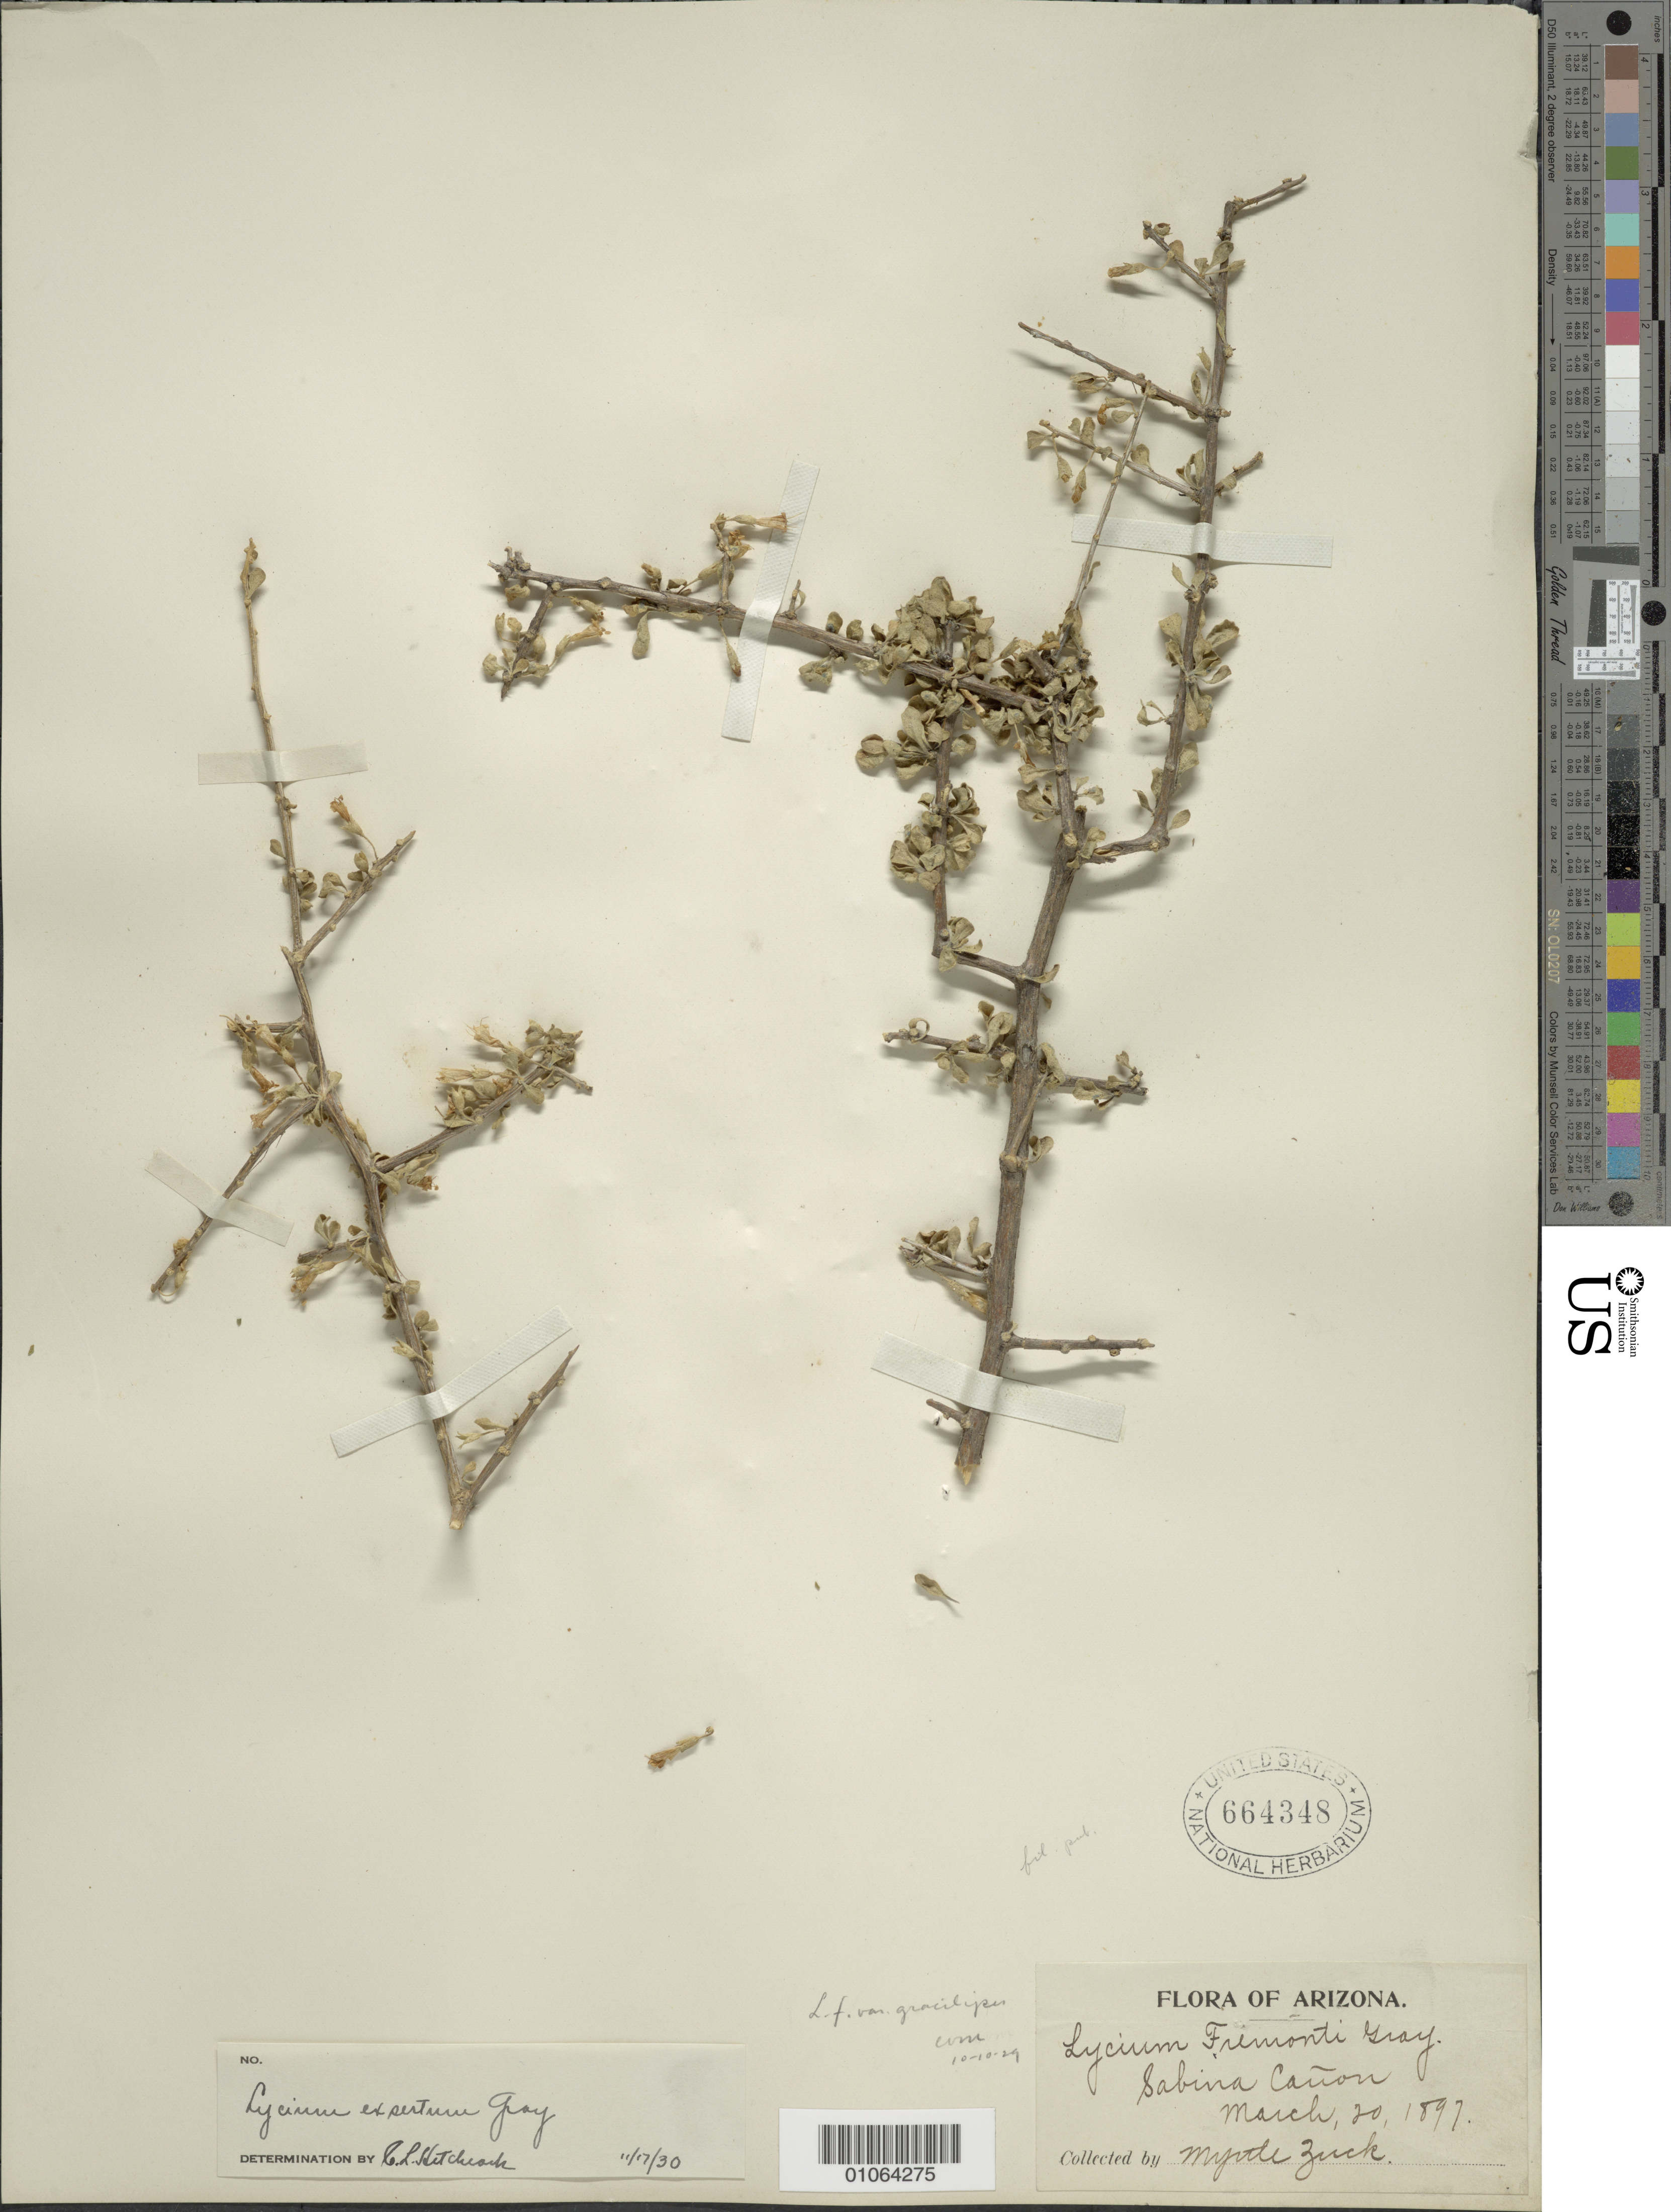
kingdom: Plantae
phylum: Tracheophyta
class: Magnoliopsida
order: Solanales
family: Solanaceae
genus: Lycium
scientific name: Lycium exsertum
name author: A. Gray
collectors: M. Zuck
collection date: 1897-03-20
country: United States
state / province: Arizona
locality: Sabina Cañon.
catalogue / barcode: US 664348